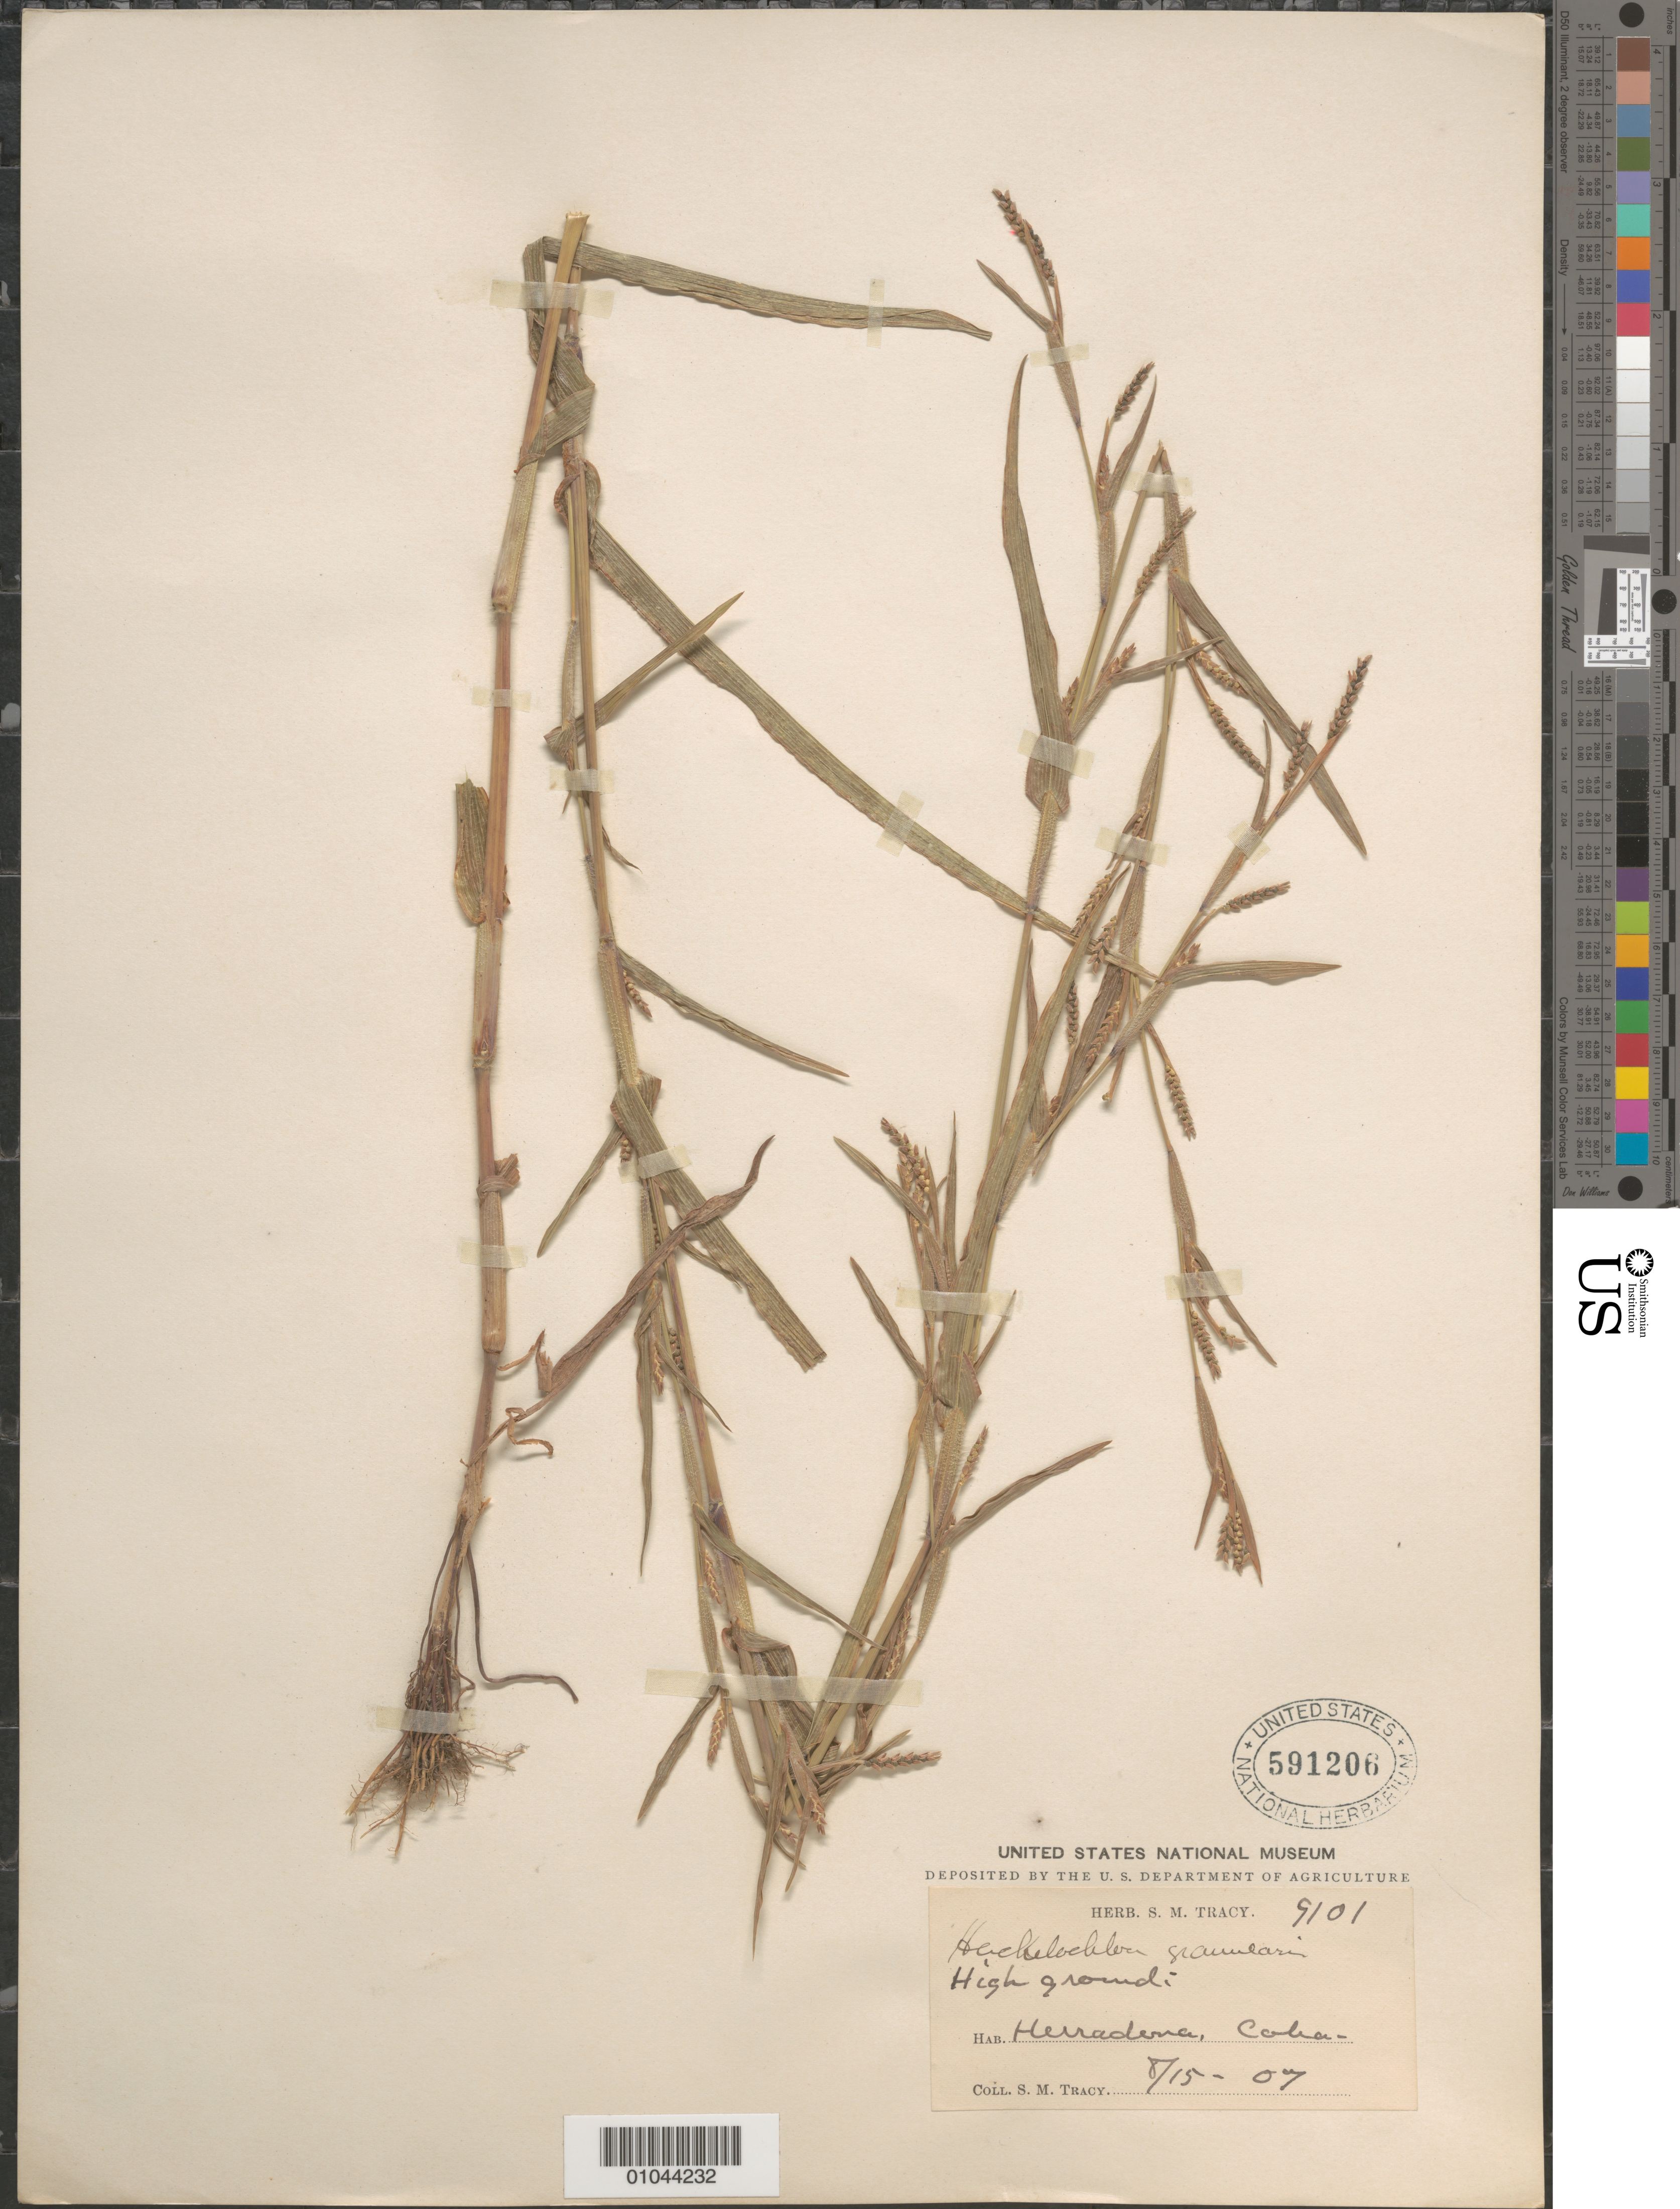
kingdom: Plantae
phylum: Tracheophyta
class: Liliopsida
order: Poales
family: Poaceae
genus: Mnesithea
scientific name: Mnesithea granularis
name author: (L.) de Koning & Sosef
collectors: S. M. Tracy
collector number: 9101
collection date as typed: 15 Aug 1907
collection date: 1907-08-15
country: Cuba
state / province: Ciego de Ávila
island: Cuba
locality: Herradura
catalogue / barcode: US 591206